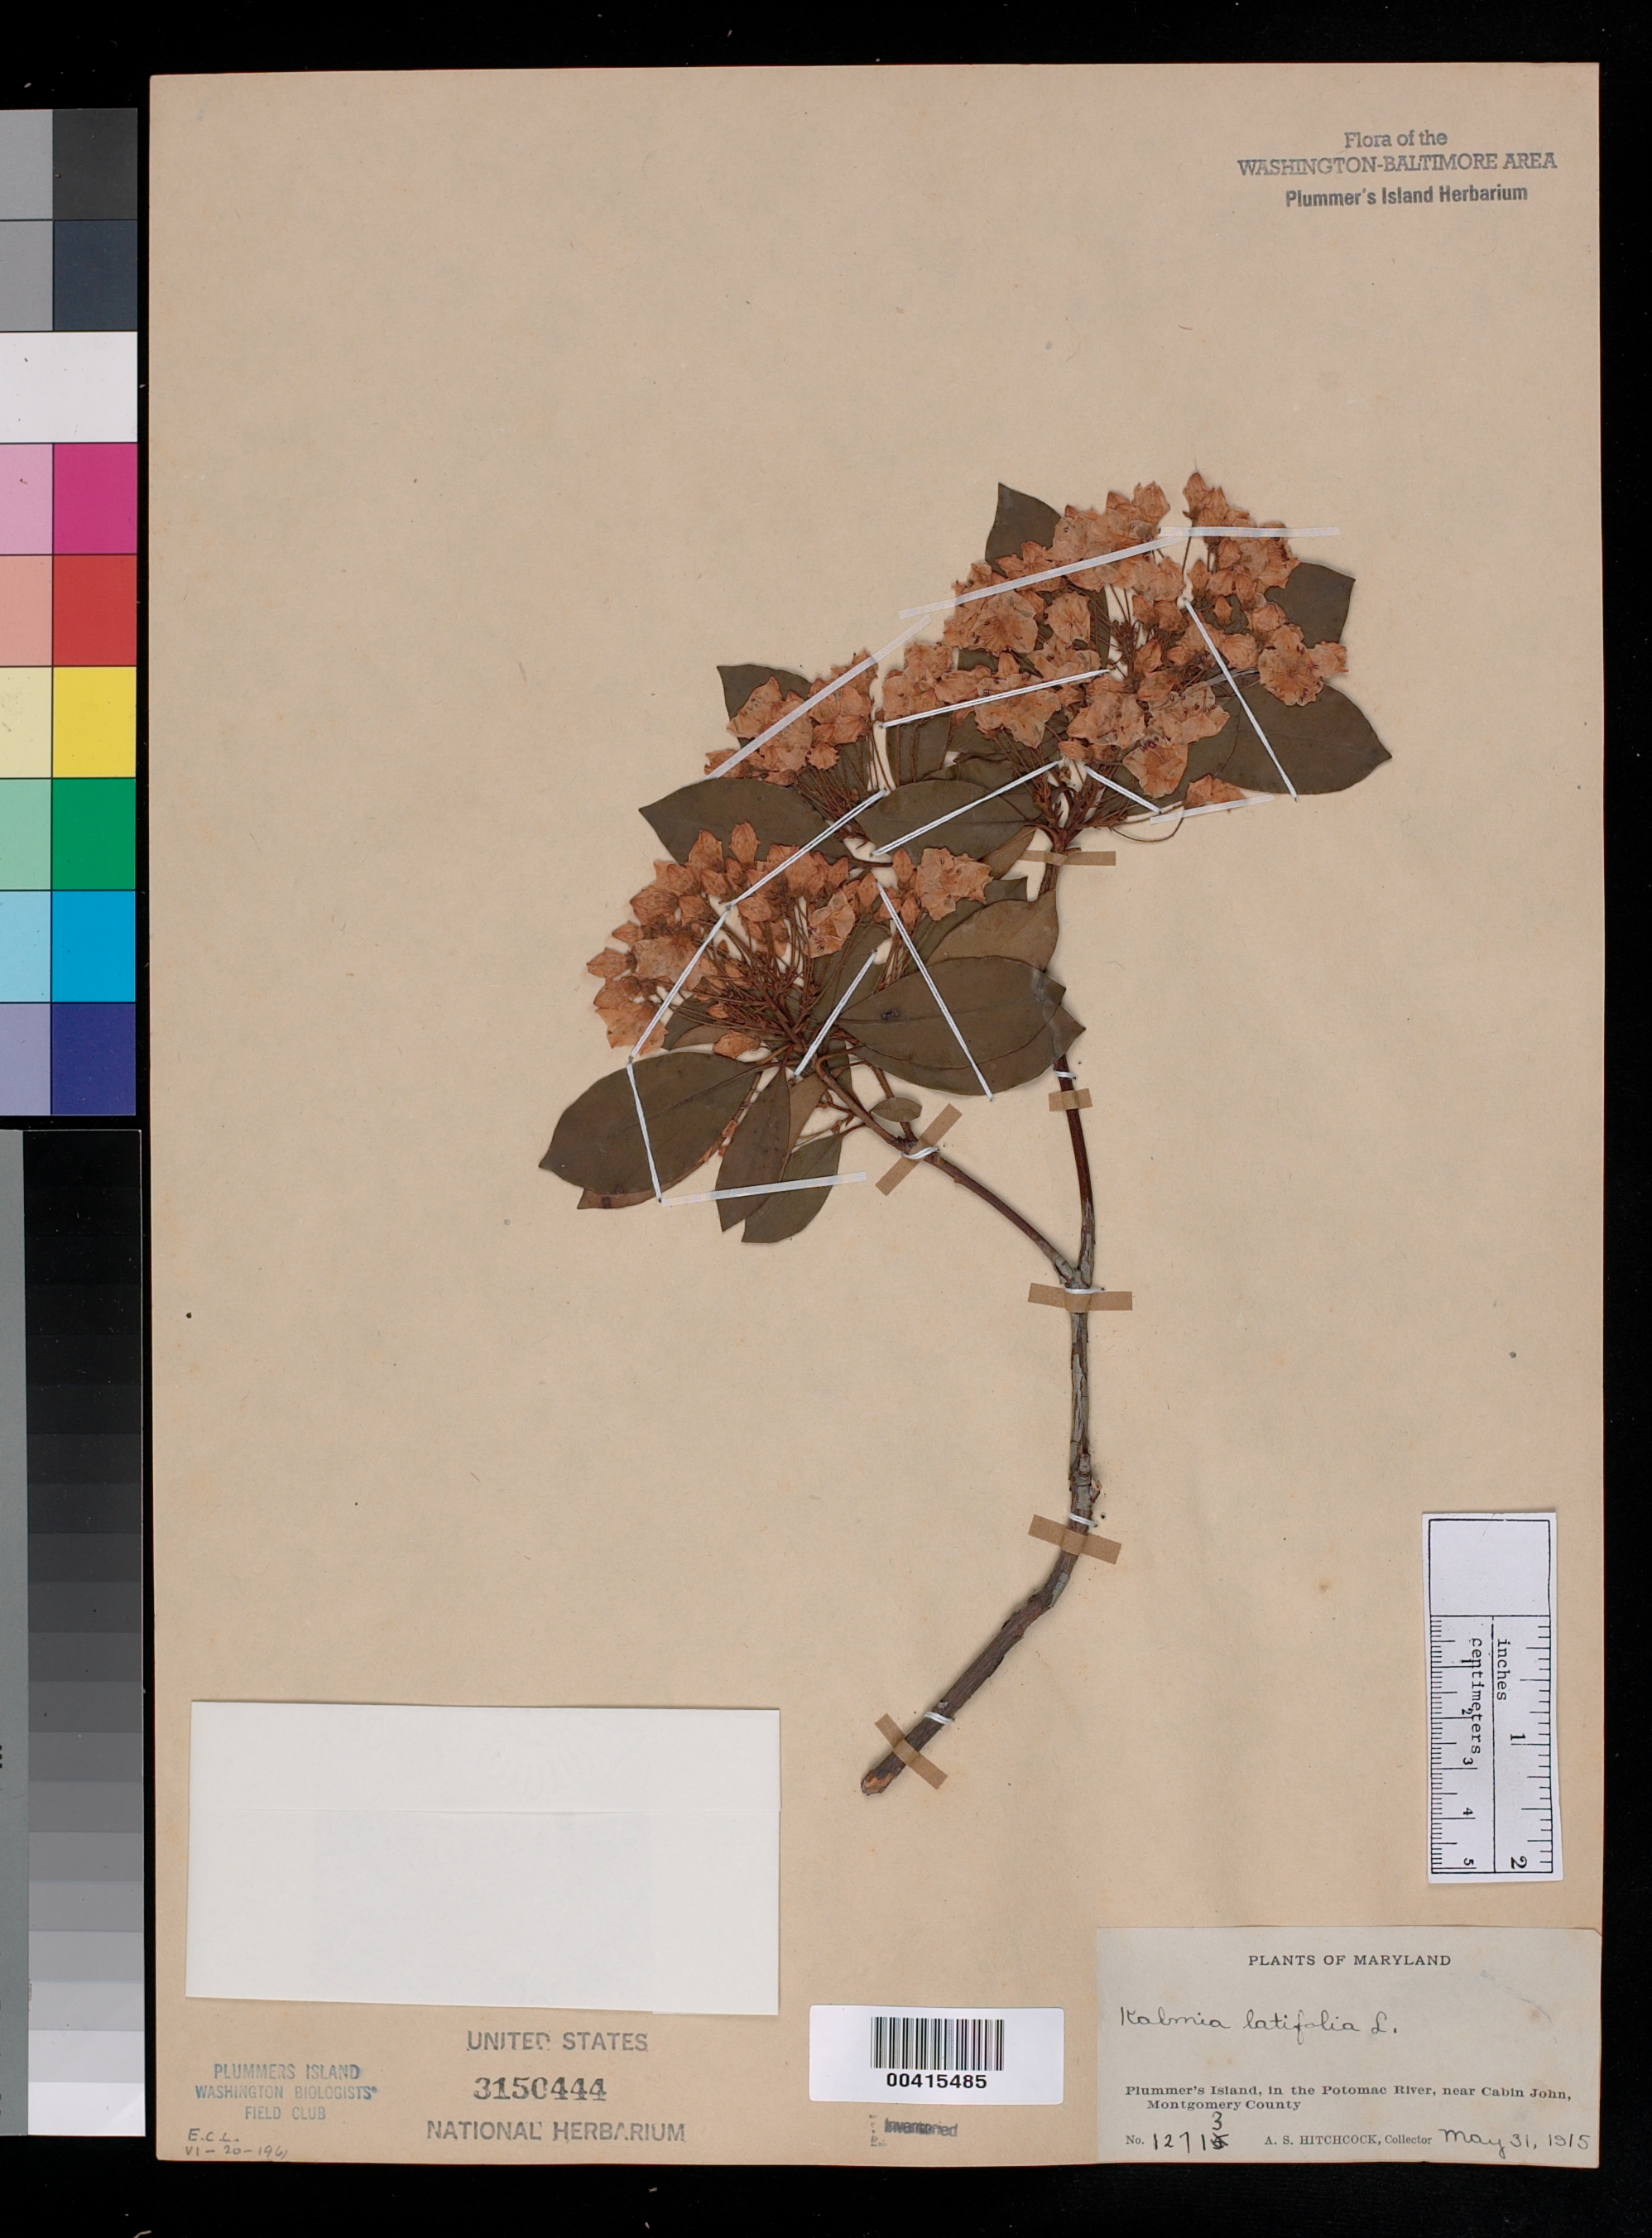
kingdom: Plantae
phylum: Tracheophyta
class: Magnoliopsida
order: Ericales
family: Ericaceae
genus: Kalmia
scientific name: Kalmia latifolia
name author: L.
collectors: A. S. Hitchcock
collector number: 12713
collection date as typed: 31 May 1915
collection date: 1915-05-31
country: United States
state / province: Maryland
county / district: Montgomery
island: Plummers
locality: Plummer's Island C. & O. Canal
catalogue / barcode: US 3150444